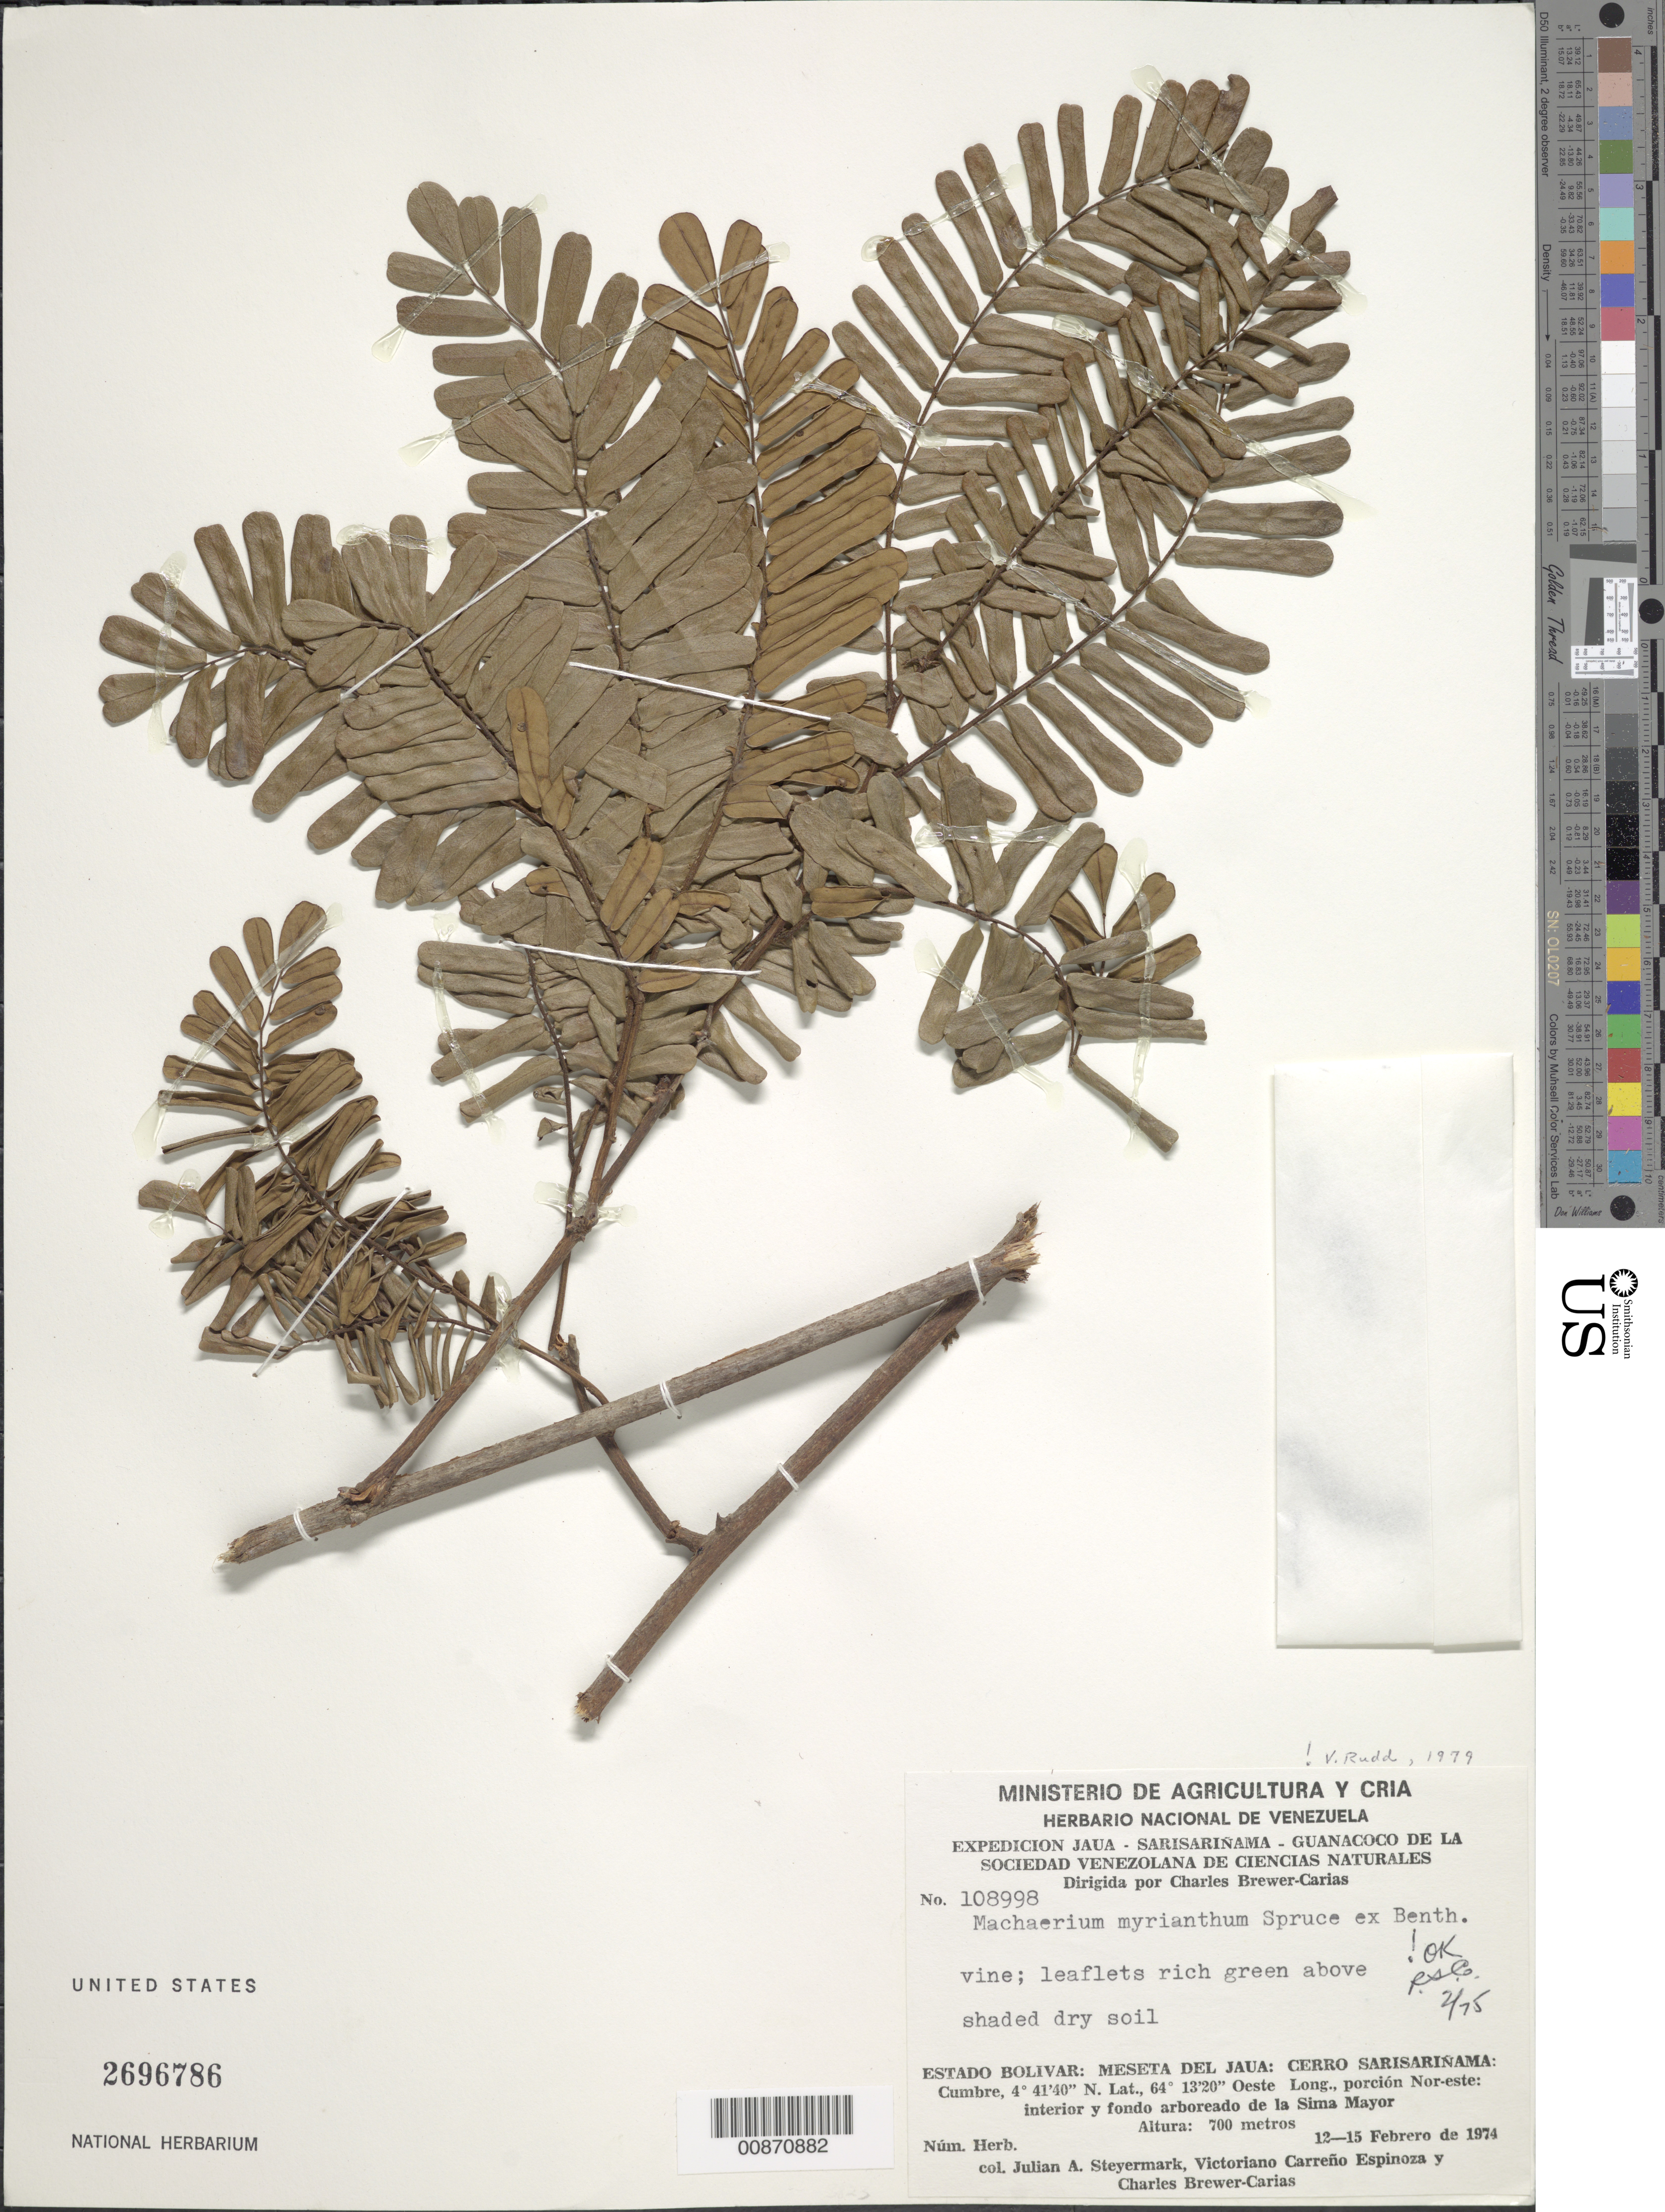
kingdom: Plantae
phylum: Tracheophyta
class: Magnoliopsida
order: Fabales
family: Fabaceae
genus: Machaerium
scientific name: Machaerium myrianthum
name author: Spruce ex Benth.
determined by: Rudd, V. E.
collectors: J. Steyermark, V. Carreño E. & C. Brewer-Carias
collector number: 108998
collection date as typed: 12-Feb-74 to 15-Feb-74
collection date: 1974-02-12/1974-02-15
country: Venezuela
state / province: Bolívar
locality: Meseta del Jaua: Cerro Sarisariñama; interíor y fondo arboreando de la Sima Mayor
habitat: Shaded dry soil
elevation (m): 700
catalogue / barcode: US 2696786